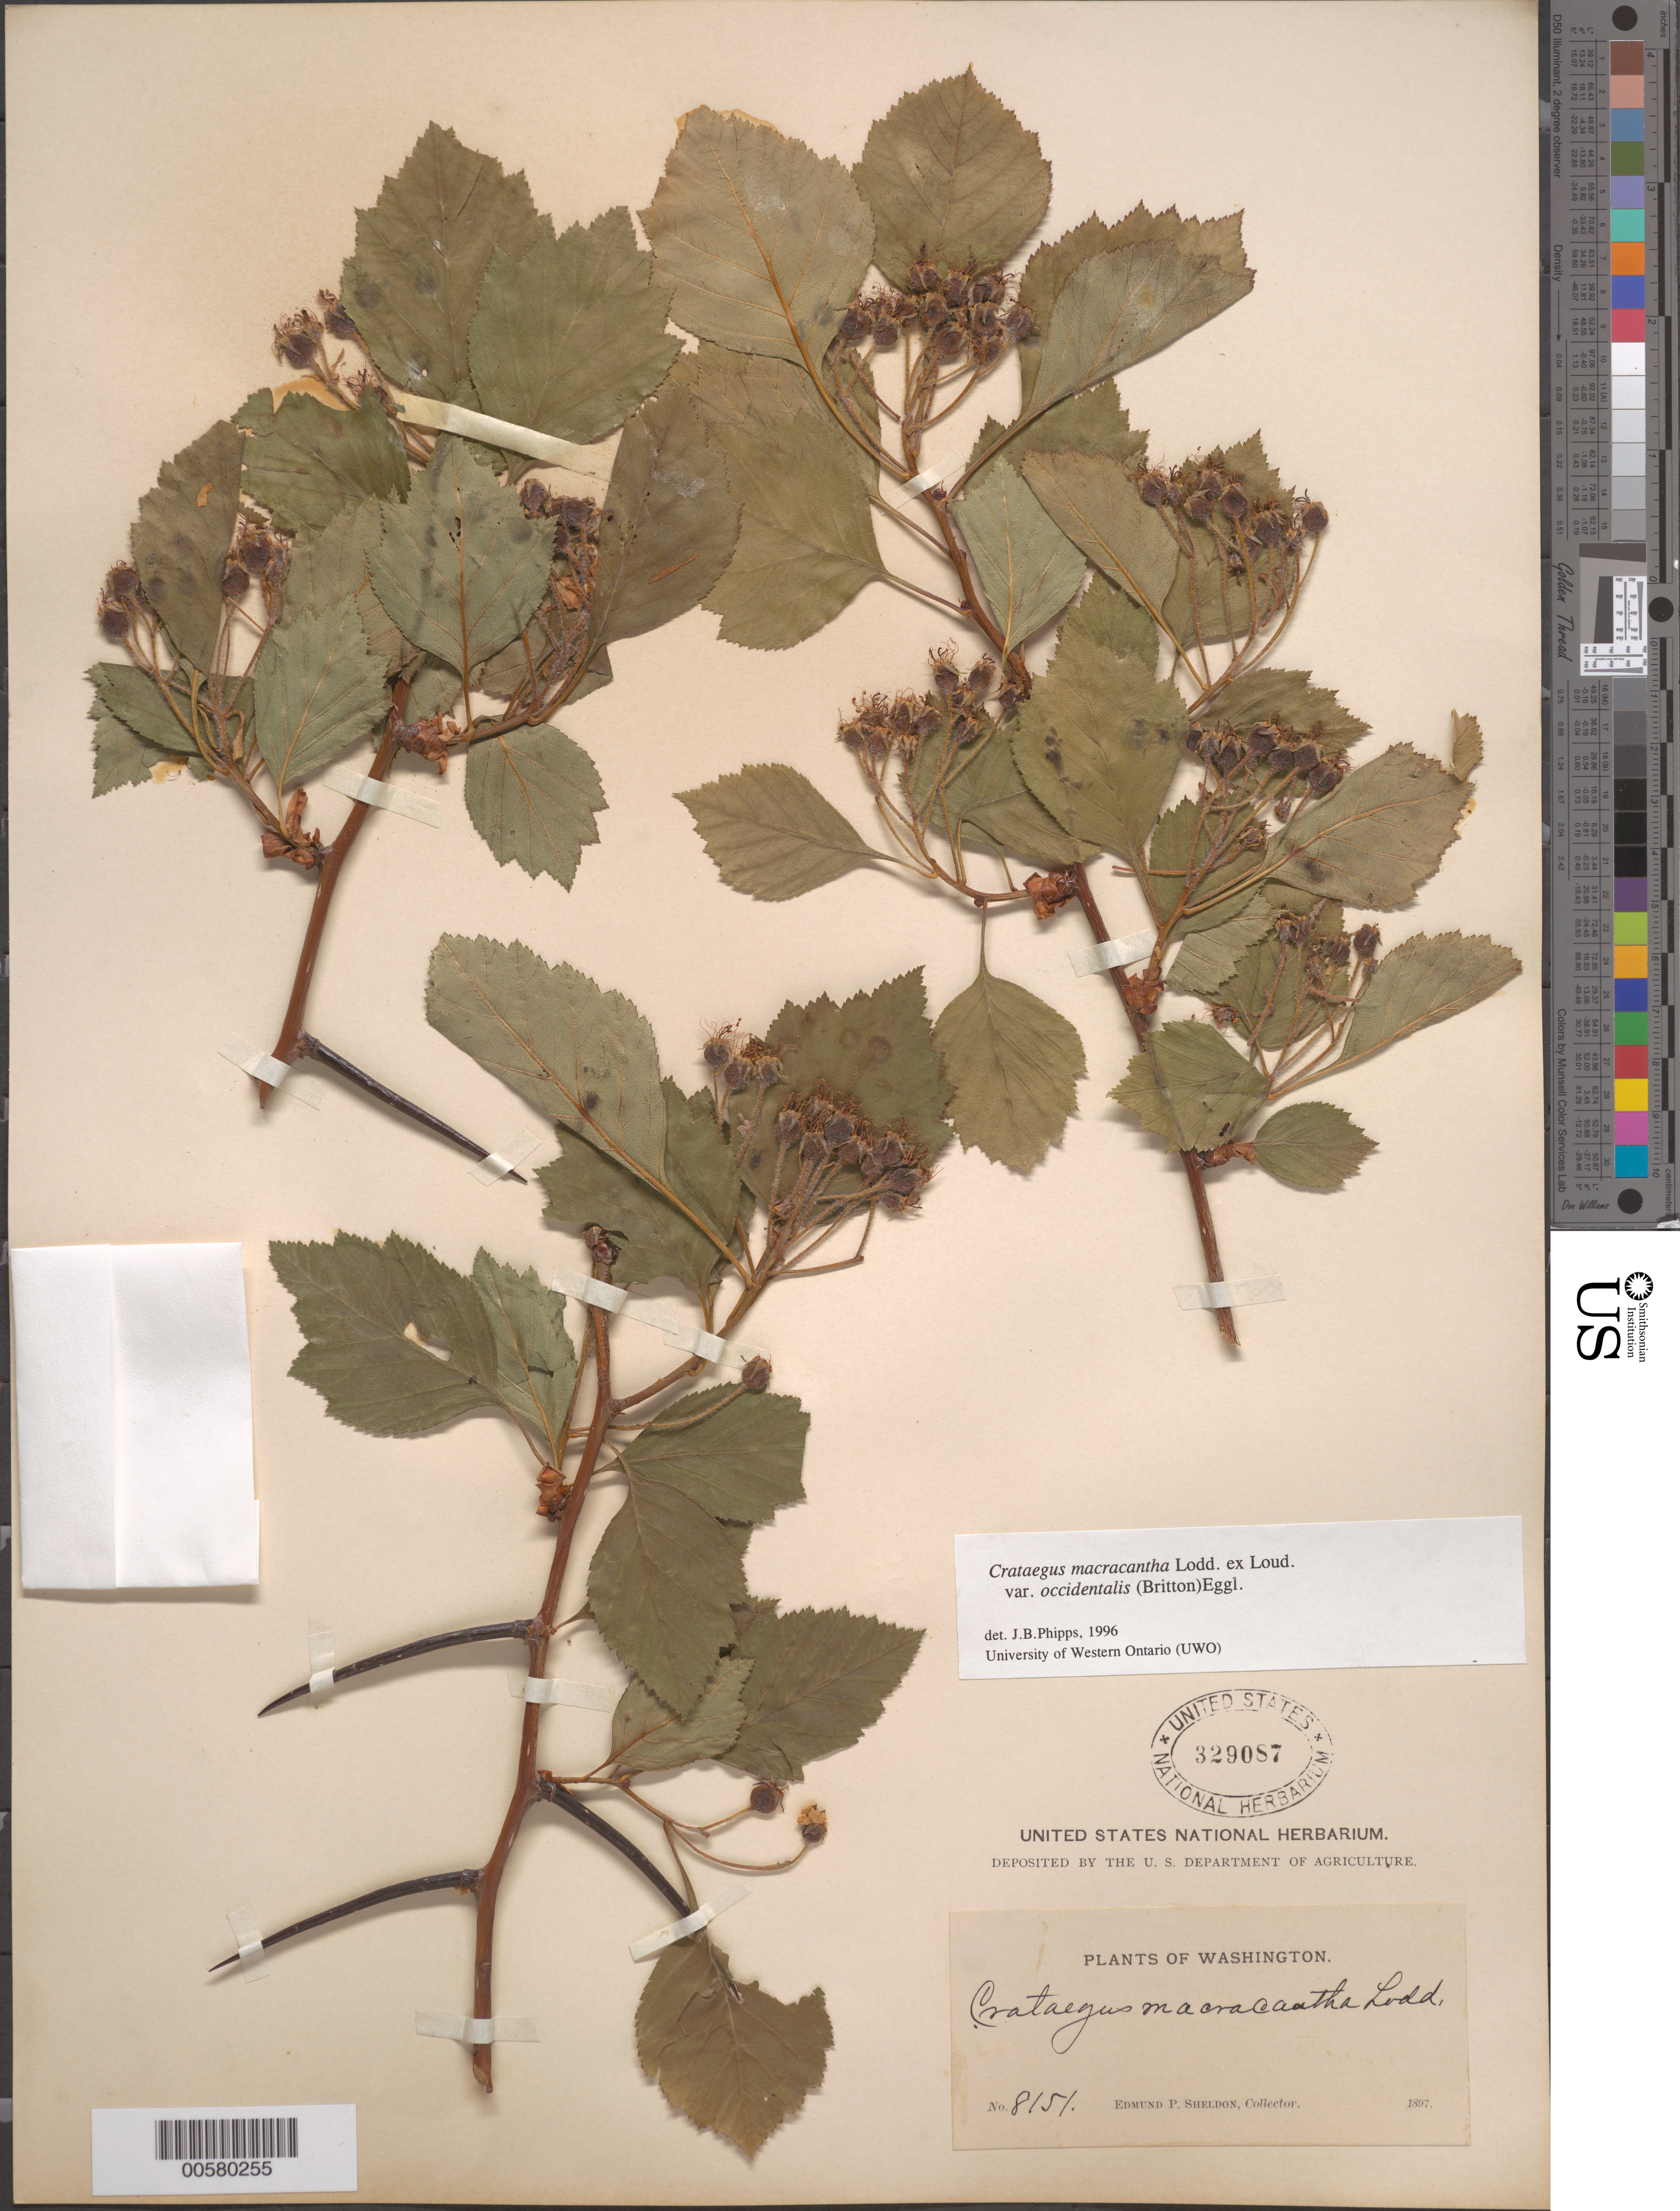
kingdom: Plantae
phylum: Tracheophyta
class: Magnoliopsida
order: Rosales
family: Rosaceae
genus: Crataegus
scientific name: Crataegus macracantha var. occidentalis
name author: (Britton) Eggl.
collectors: E. P. Sheldon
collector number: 8151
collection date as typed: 1897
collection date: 1897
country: United States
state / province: Washington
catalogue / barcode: US 329087